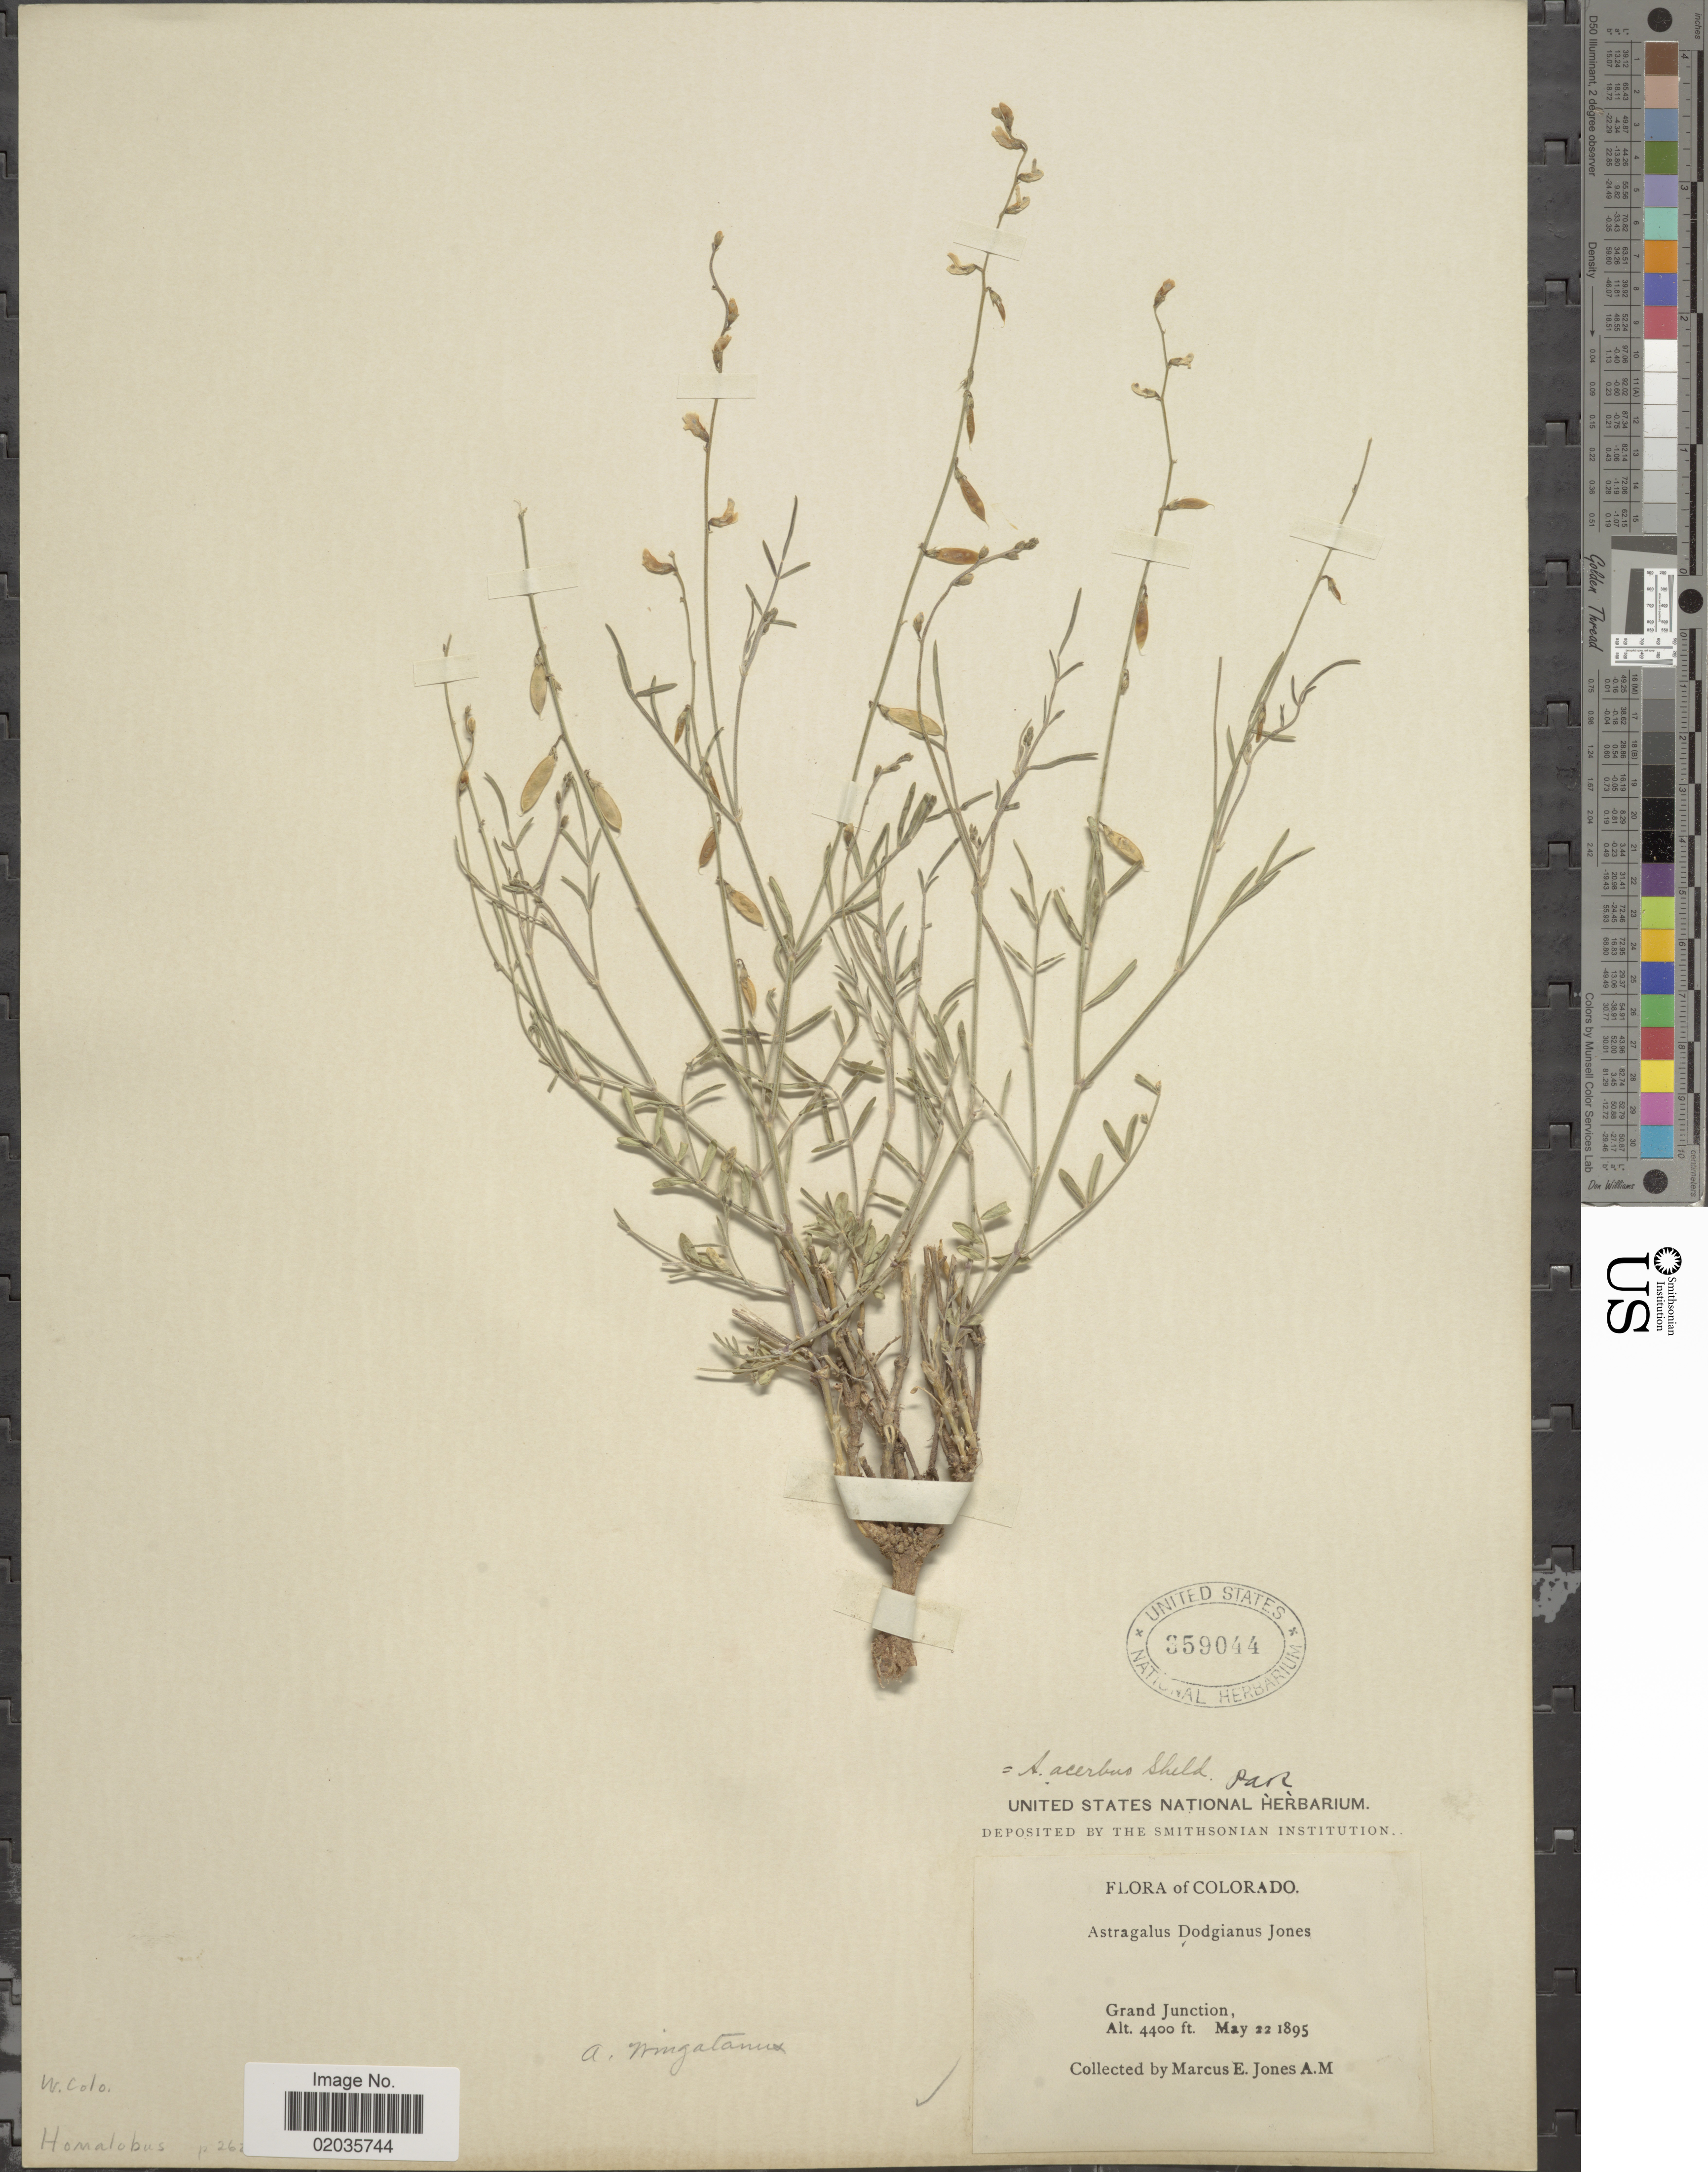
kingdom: Plantae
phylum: Tracheophyta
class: Magnoliopsida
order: Fabales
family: Fabaceae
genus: Astragalus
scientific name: Astragalus wingatanus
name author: S. Watson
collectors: M. E. Jones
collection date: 1895-05-22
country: United States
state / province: Colorado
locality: Grand Junction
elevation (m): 1341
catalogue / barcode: US 359044